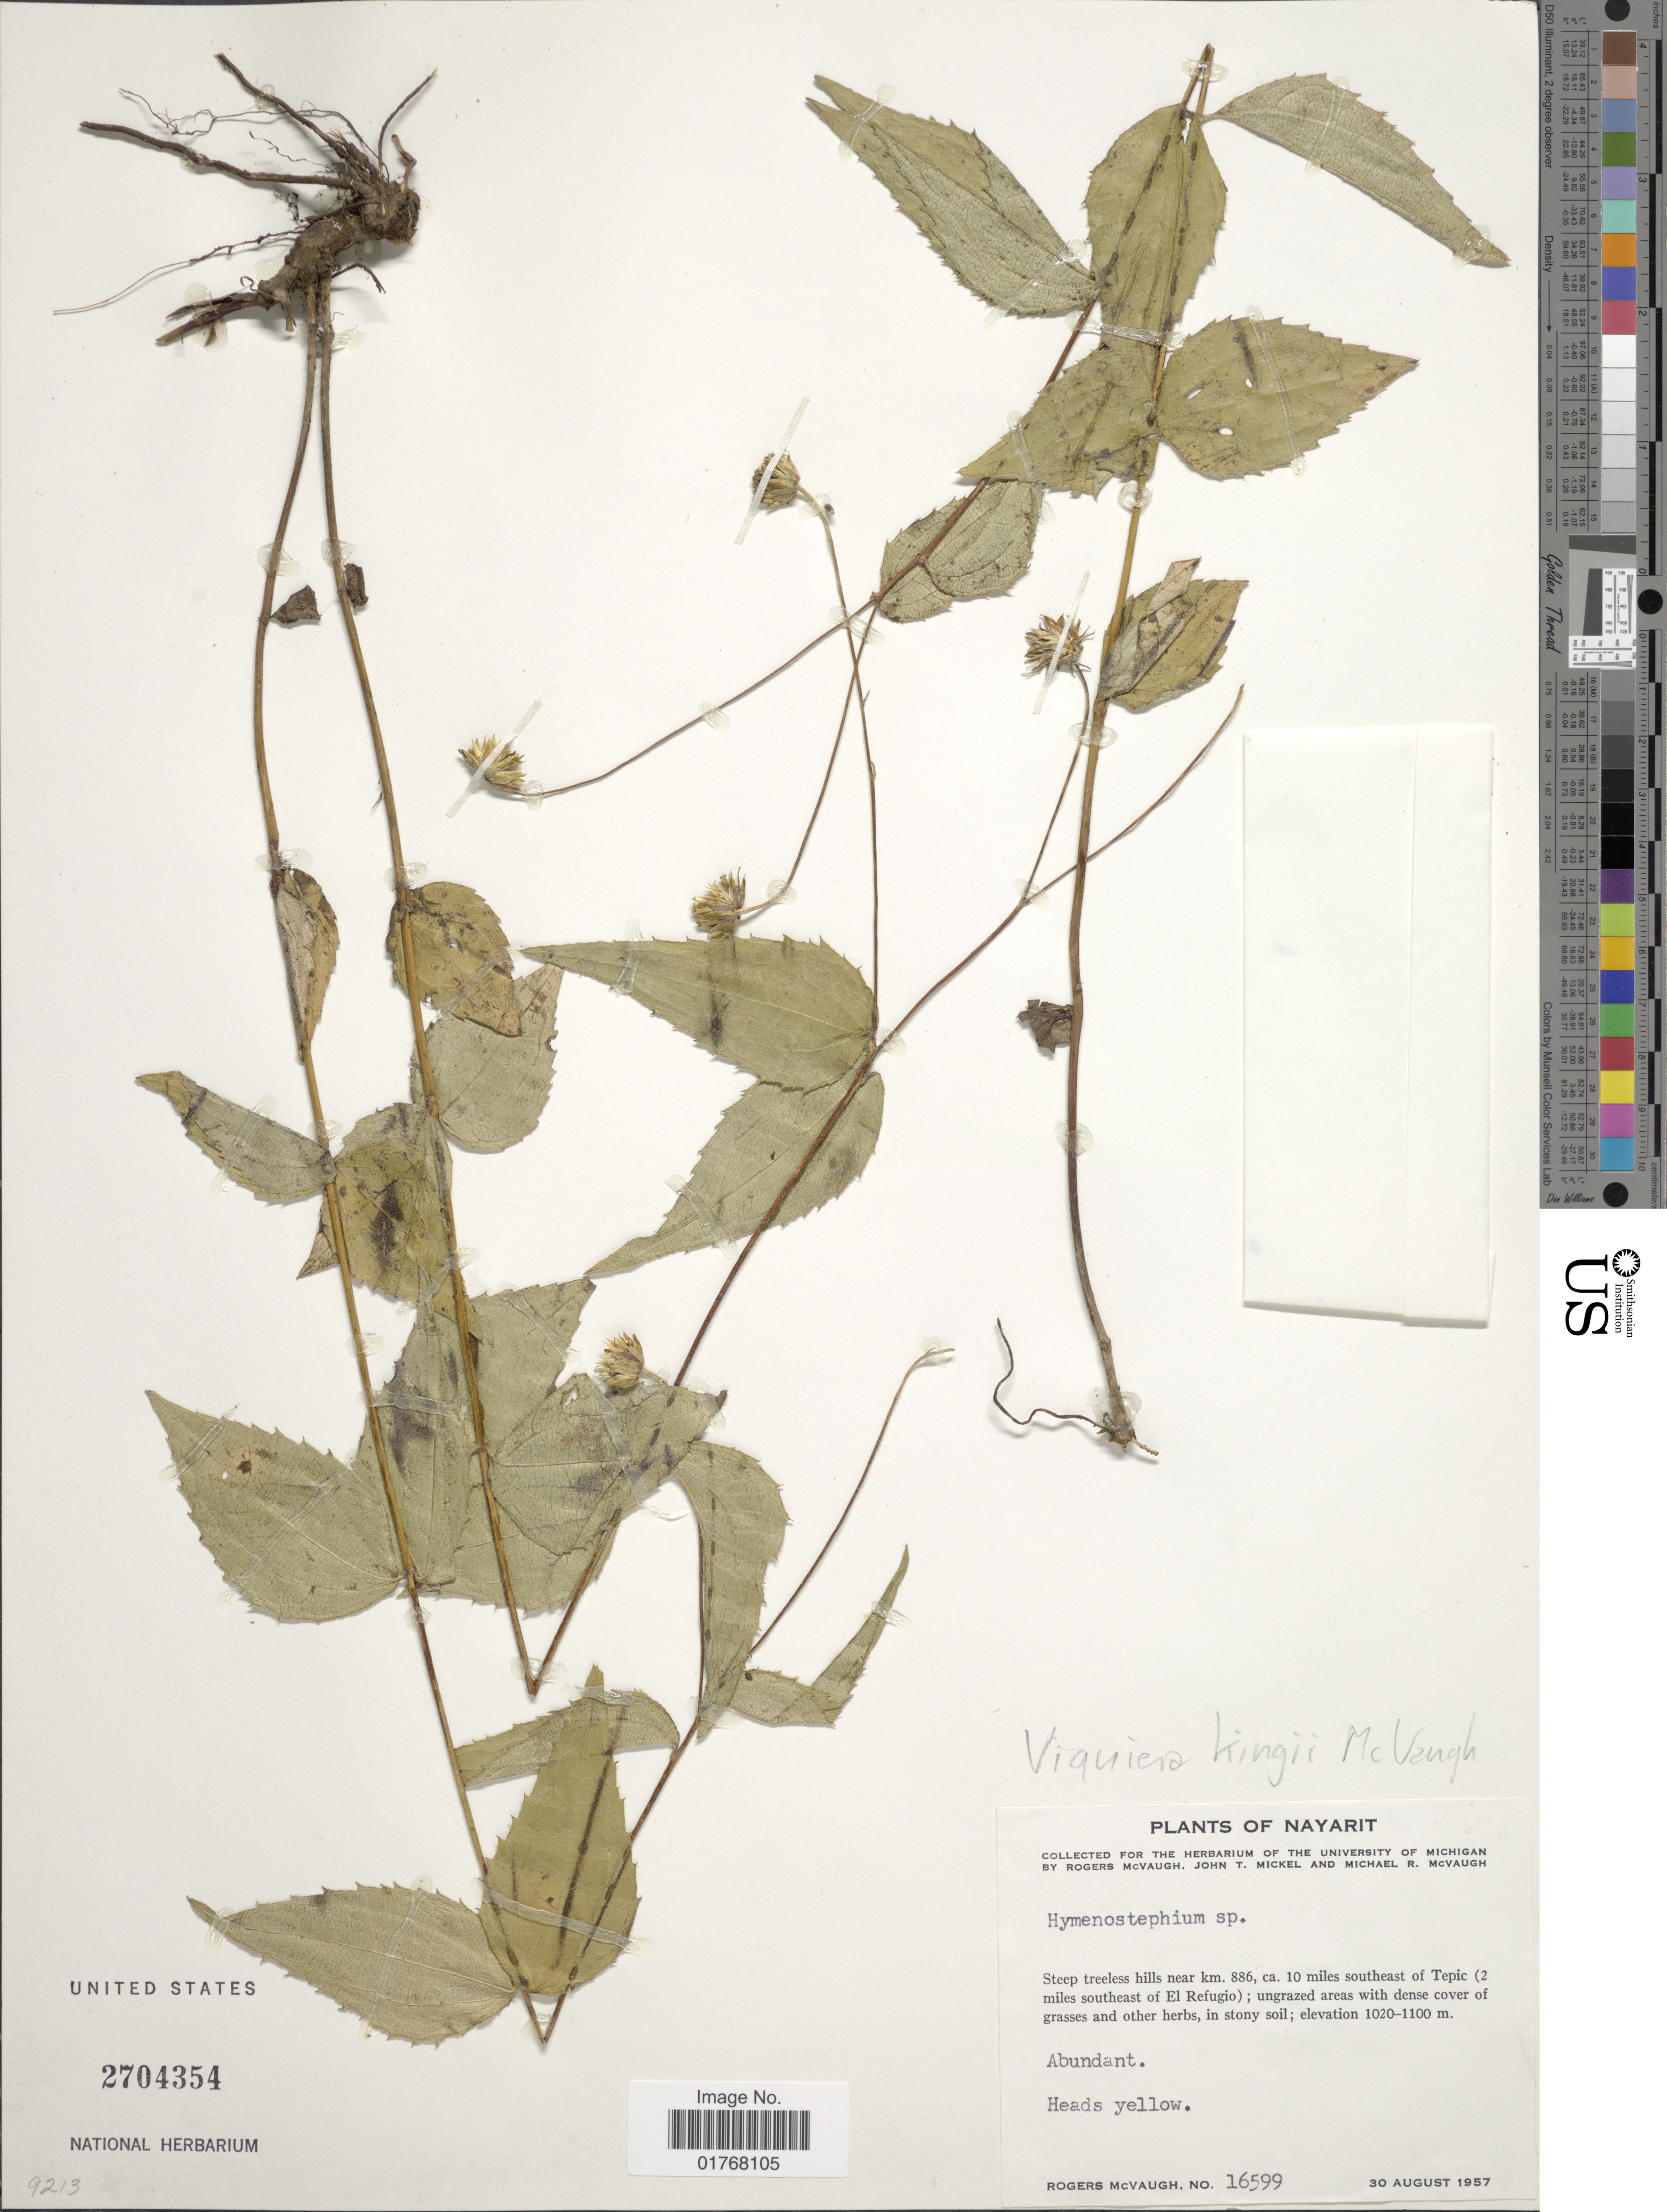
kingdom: Plantae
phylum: Tracheophyta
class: Magnoliopsida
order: Asterales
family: Asteraceae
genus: Viguiera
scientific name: Viguiera kingii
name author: McVaugh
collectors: R. McVaugh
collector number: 16599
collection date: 1957-08-30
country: Mexico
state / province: Nayarit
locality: Steep treeless hills near km 886, ca 10 miles southeast of Tepic ( 2 miles southeast of El Refugio);ungrazed areas with dense cover of grasses and other herbs, in stony soil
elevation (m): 1020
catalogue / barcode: US 2704354